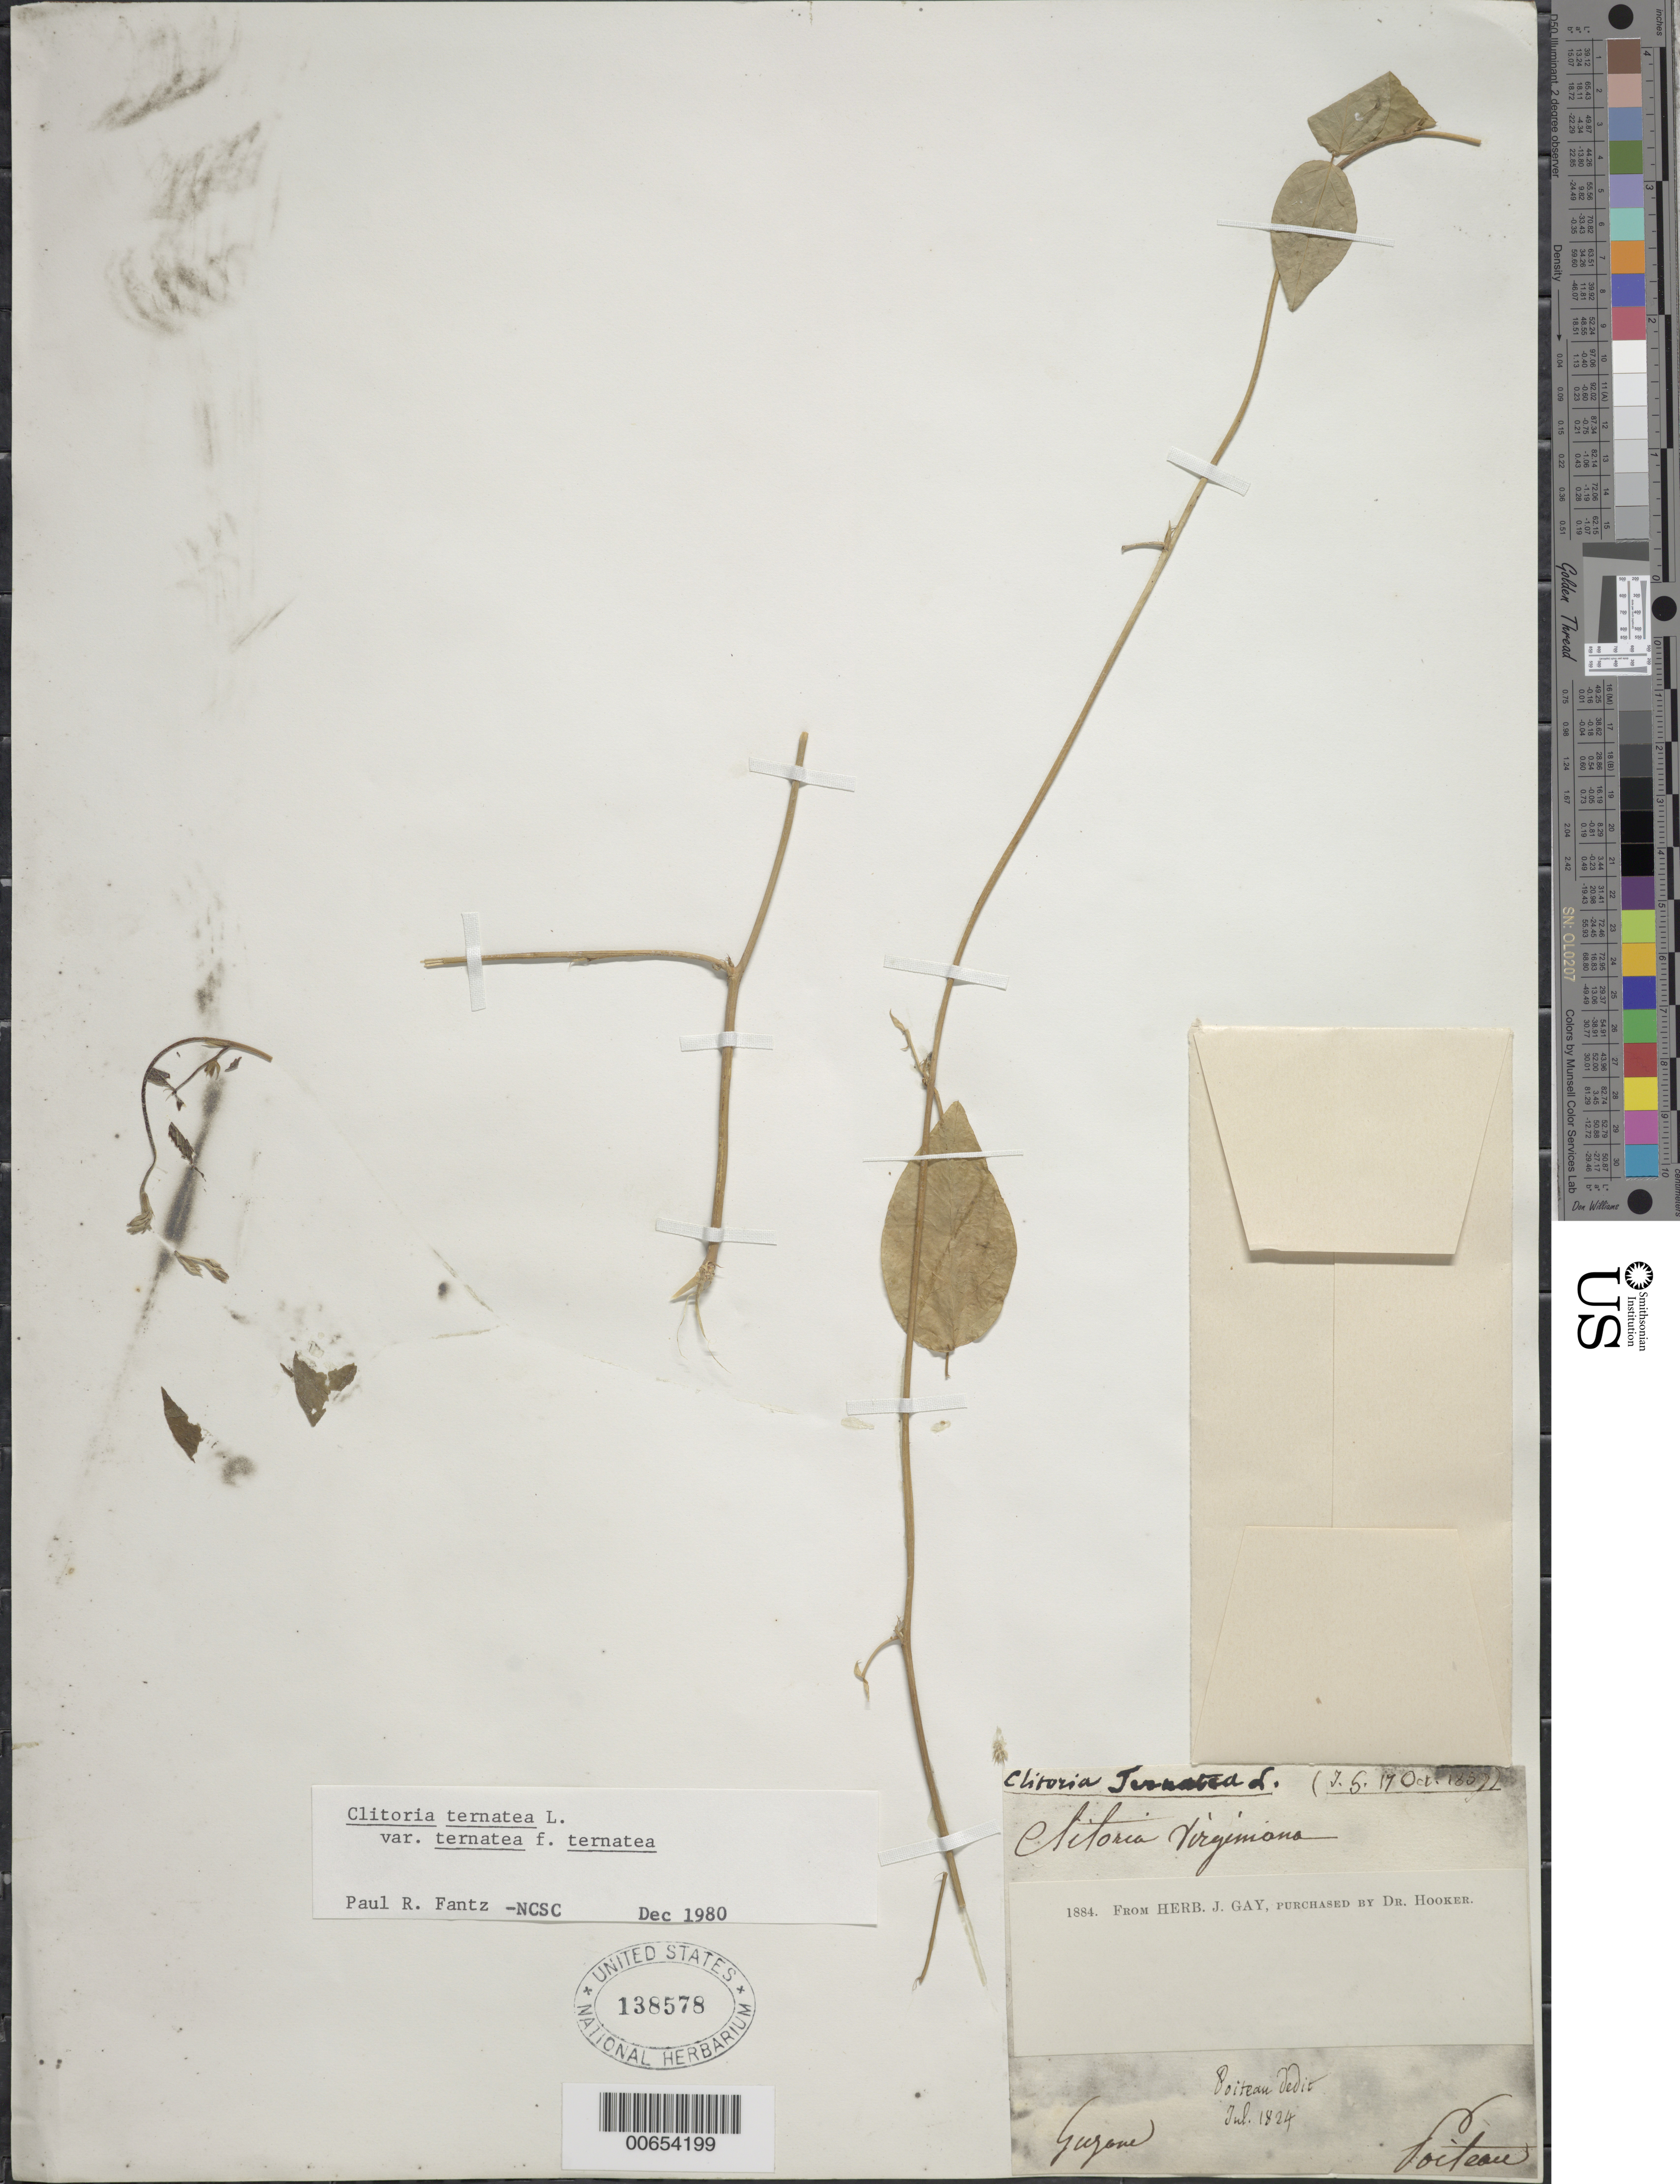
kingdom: Plantae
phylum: Tracheophyta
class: Magnoliopsida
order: Fabales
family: Fabaceae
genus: Clitoria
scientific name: Clitoria ternatea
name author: L.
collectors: P. Poiteau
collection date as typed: July 1824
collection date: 1824-07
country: French Guiana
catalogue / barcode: US 138578